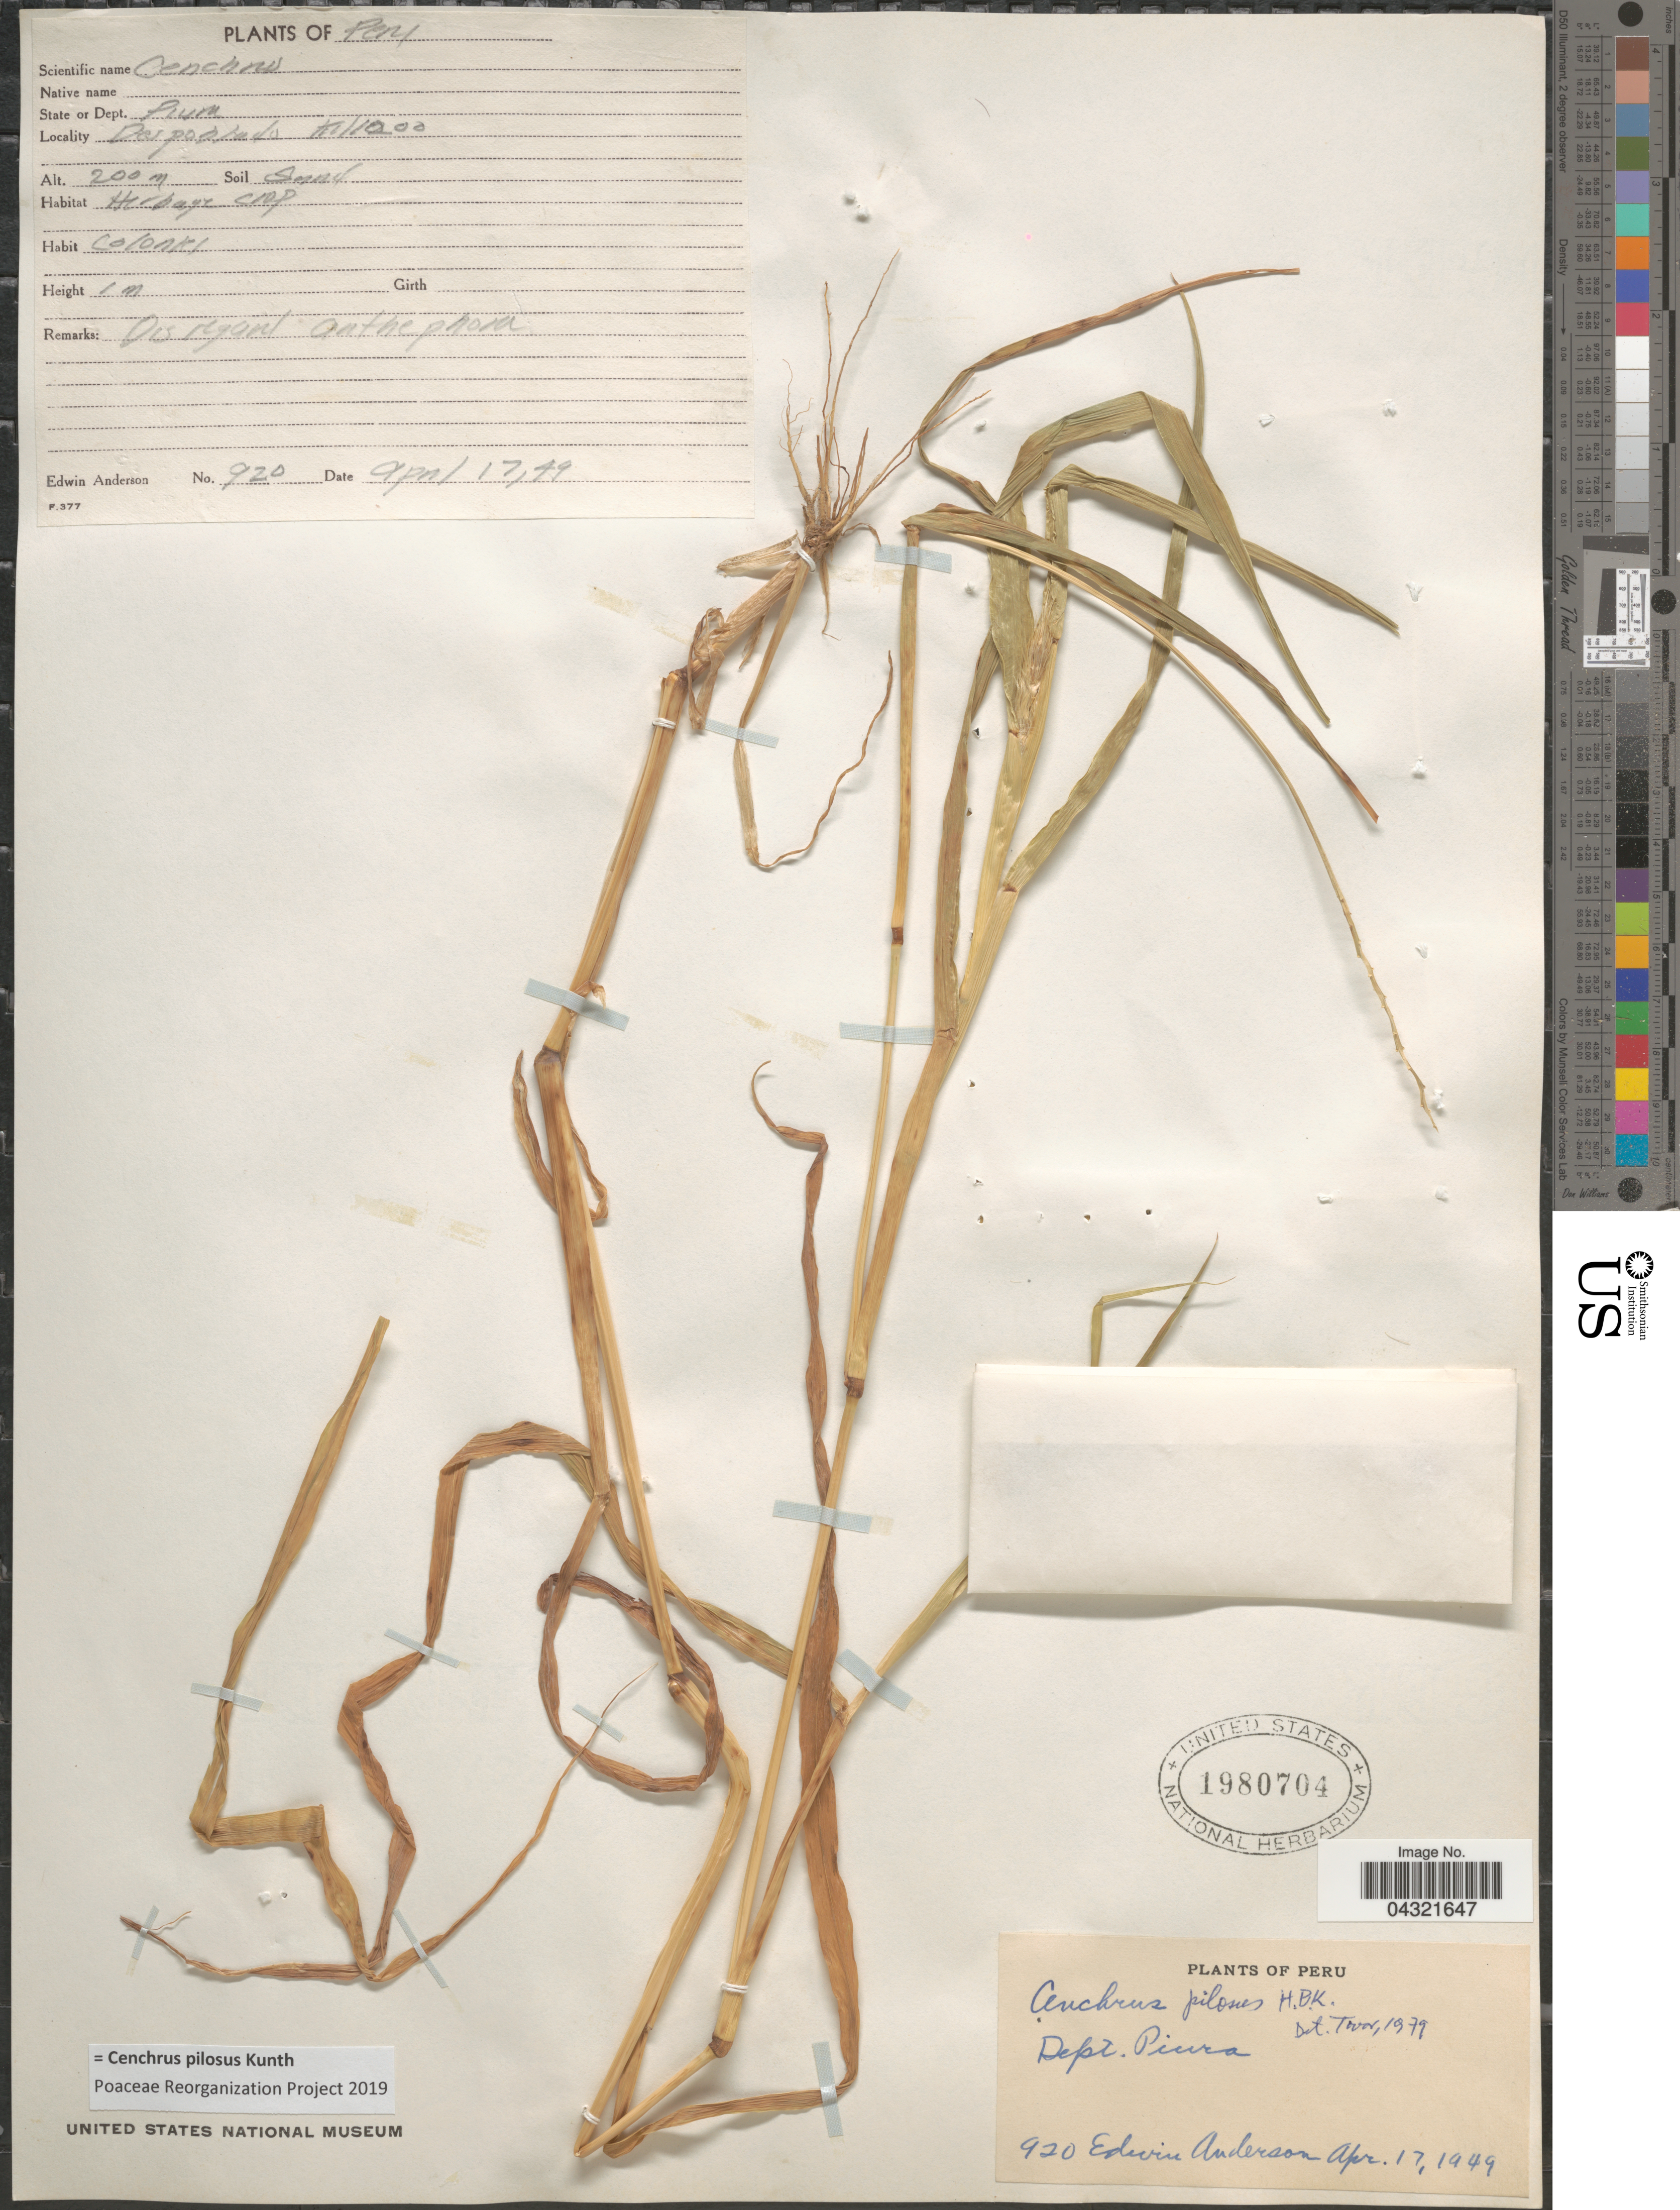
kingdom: Plantae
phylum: Tracheophyta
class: Liliopsida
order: Poales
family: Poaceae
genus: Cenchrus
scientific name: Cenchrus pilosus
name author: Kunth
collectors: E. Anderson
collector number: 920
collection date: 1949-04-17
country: Peru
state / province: Piura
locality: Dept. Piura. Despistado Killao.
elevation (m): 200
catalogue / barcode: US 1980704